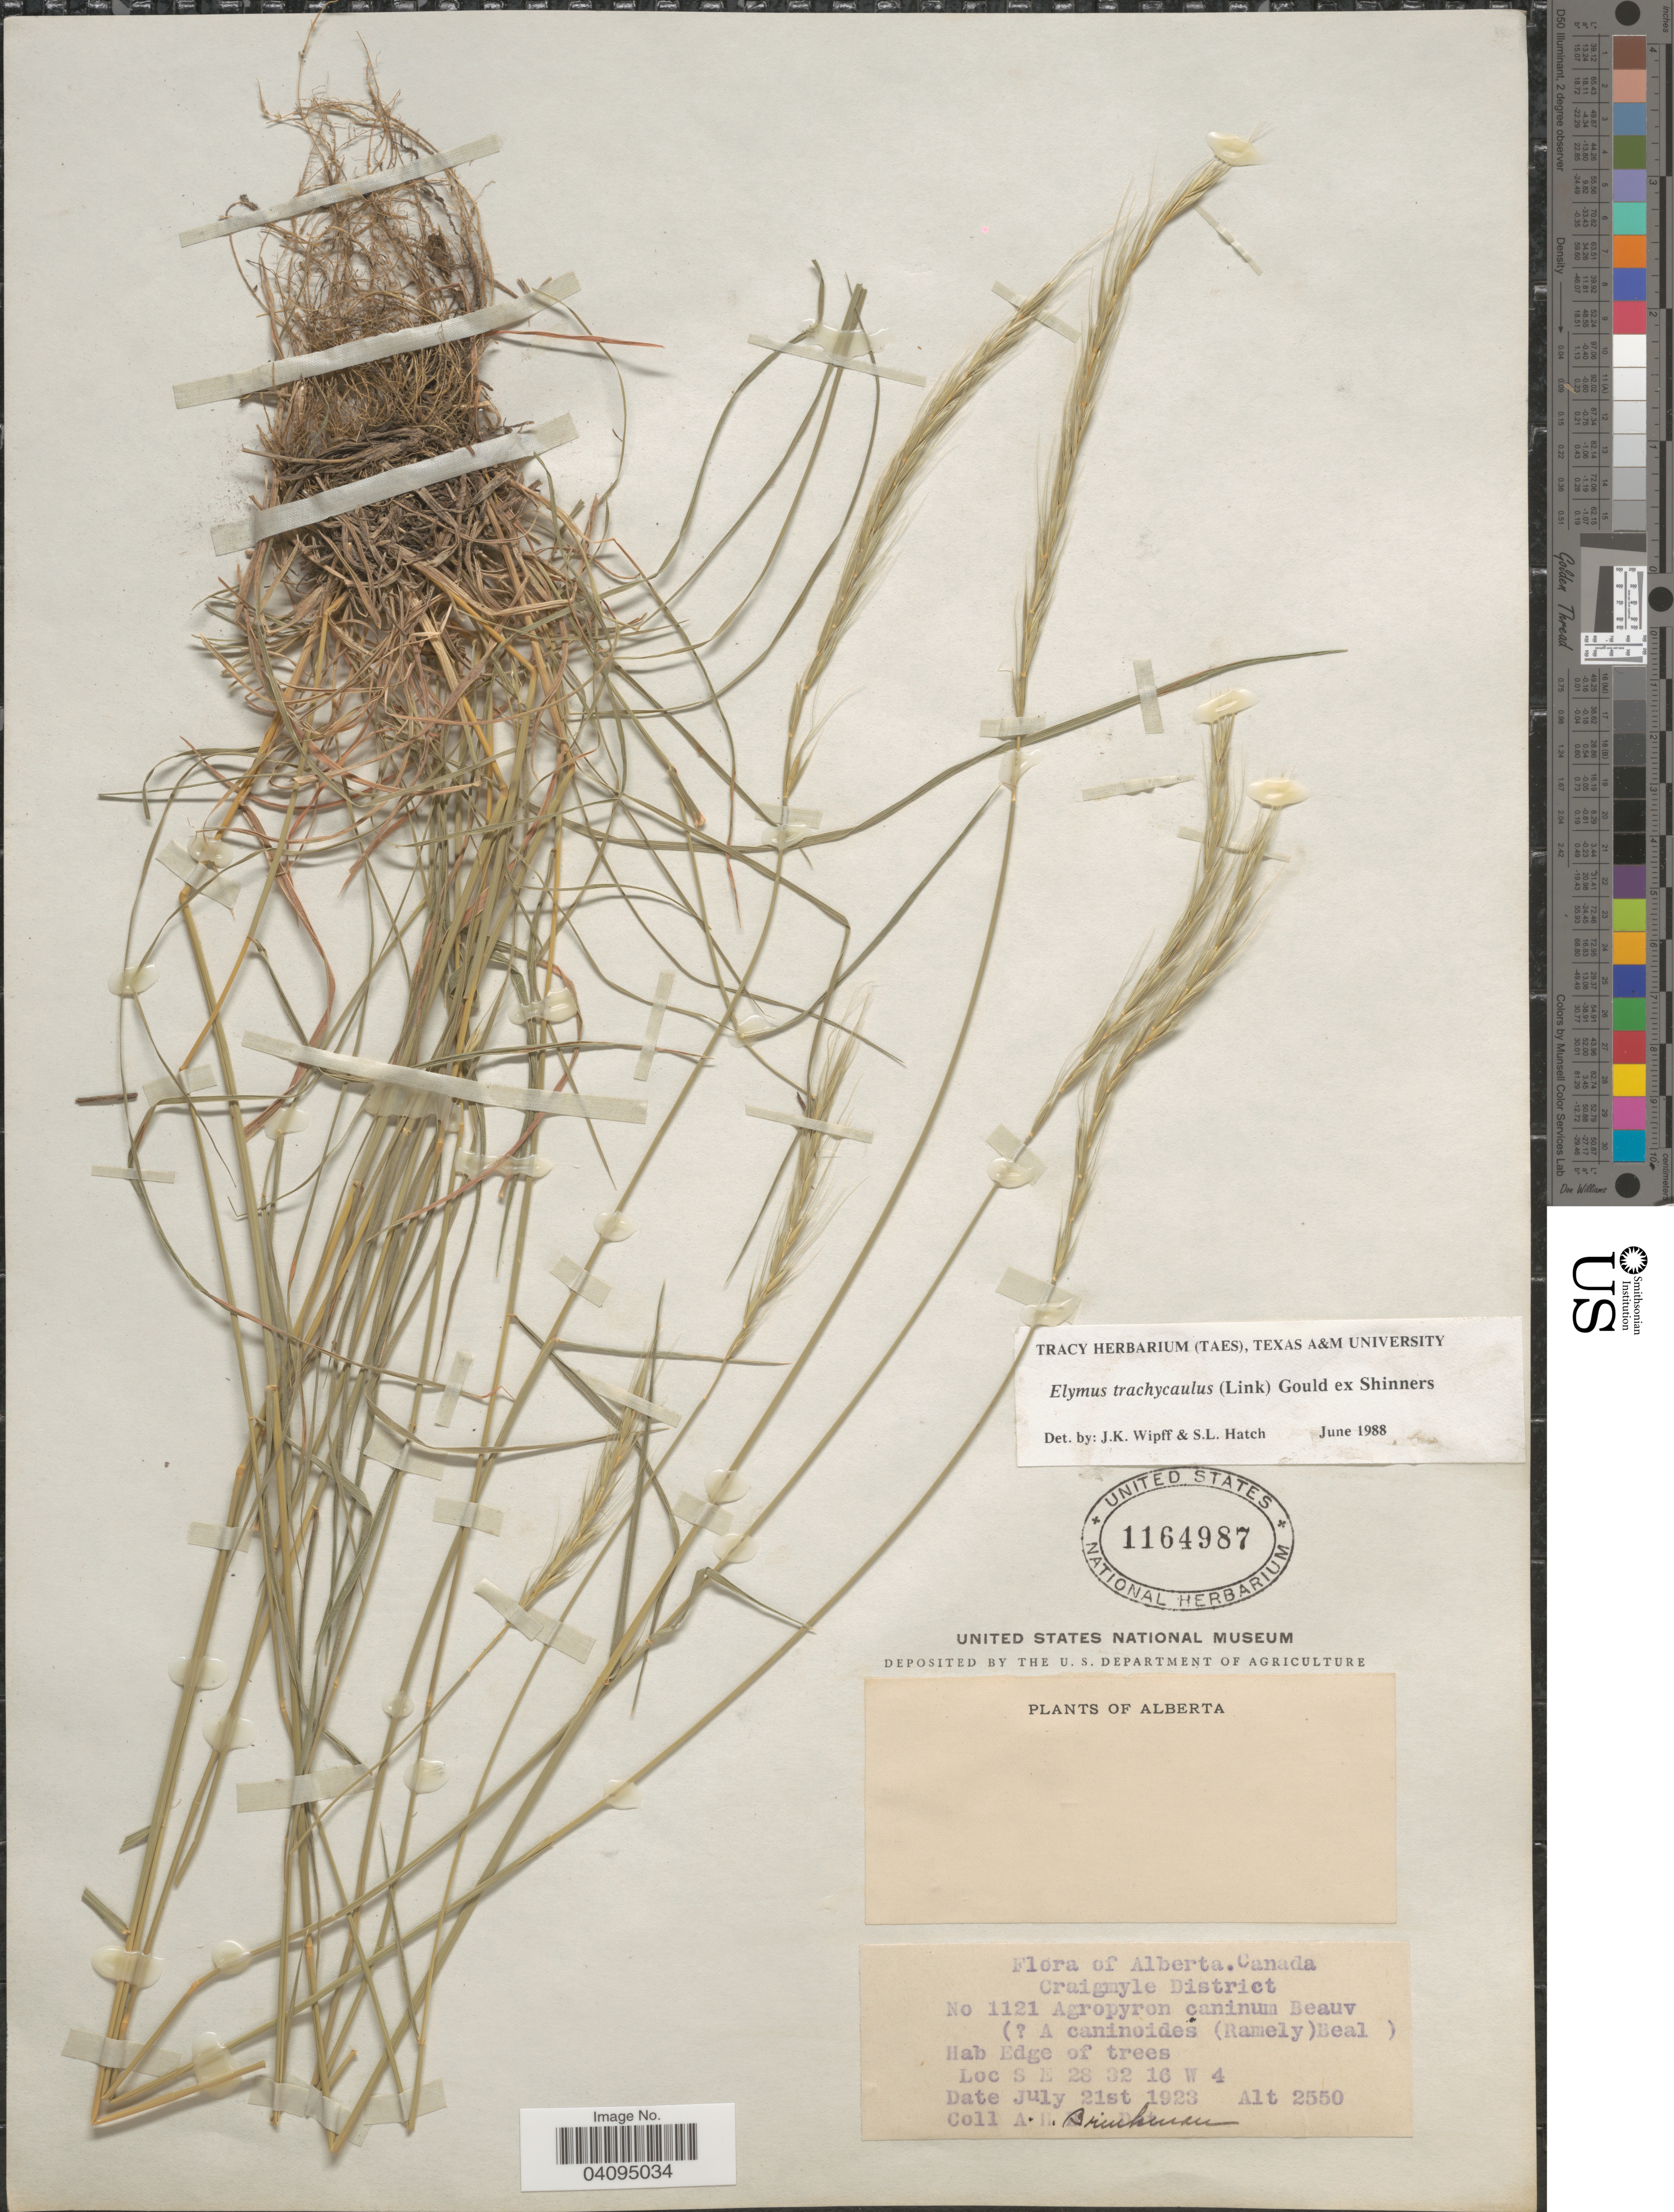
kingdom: Plantae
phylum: Tracheophyta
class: Liliopsida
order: Poales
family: Poaceae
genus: Elymus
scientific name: Elymus trachycaulus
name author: (Link) Gould ex Shinners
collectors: A. Brinkman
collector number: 1121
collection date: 1923-07-21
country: Canada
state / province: Alberta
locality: Craigmyle District. S E 28 32 16 W 4.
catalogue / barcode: US 1164987